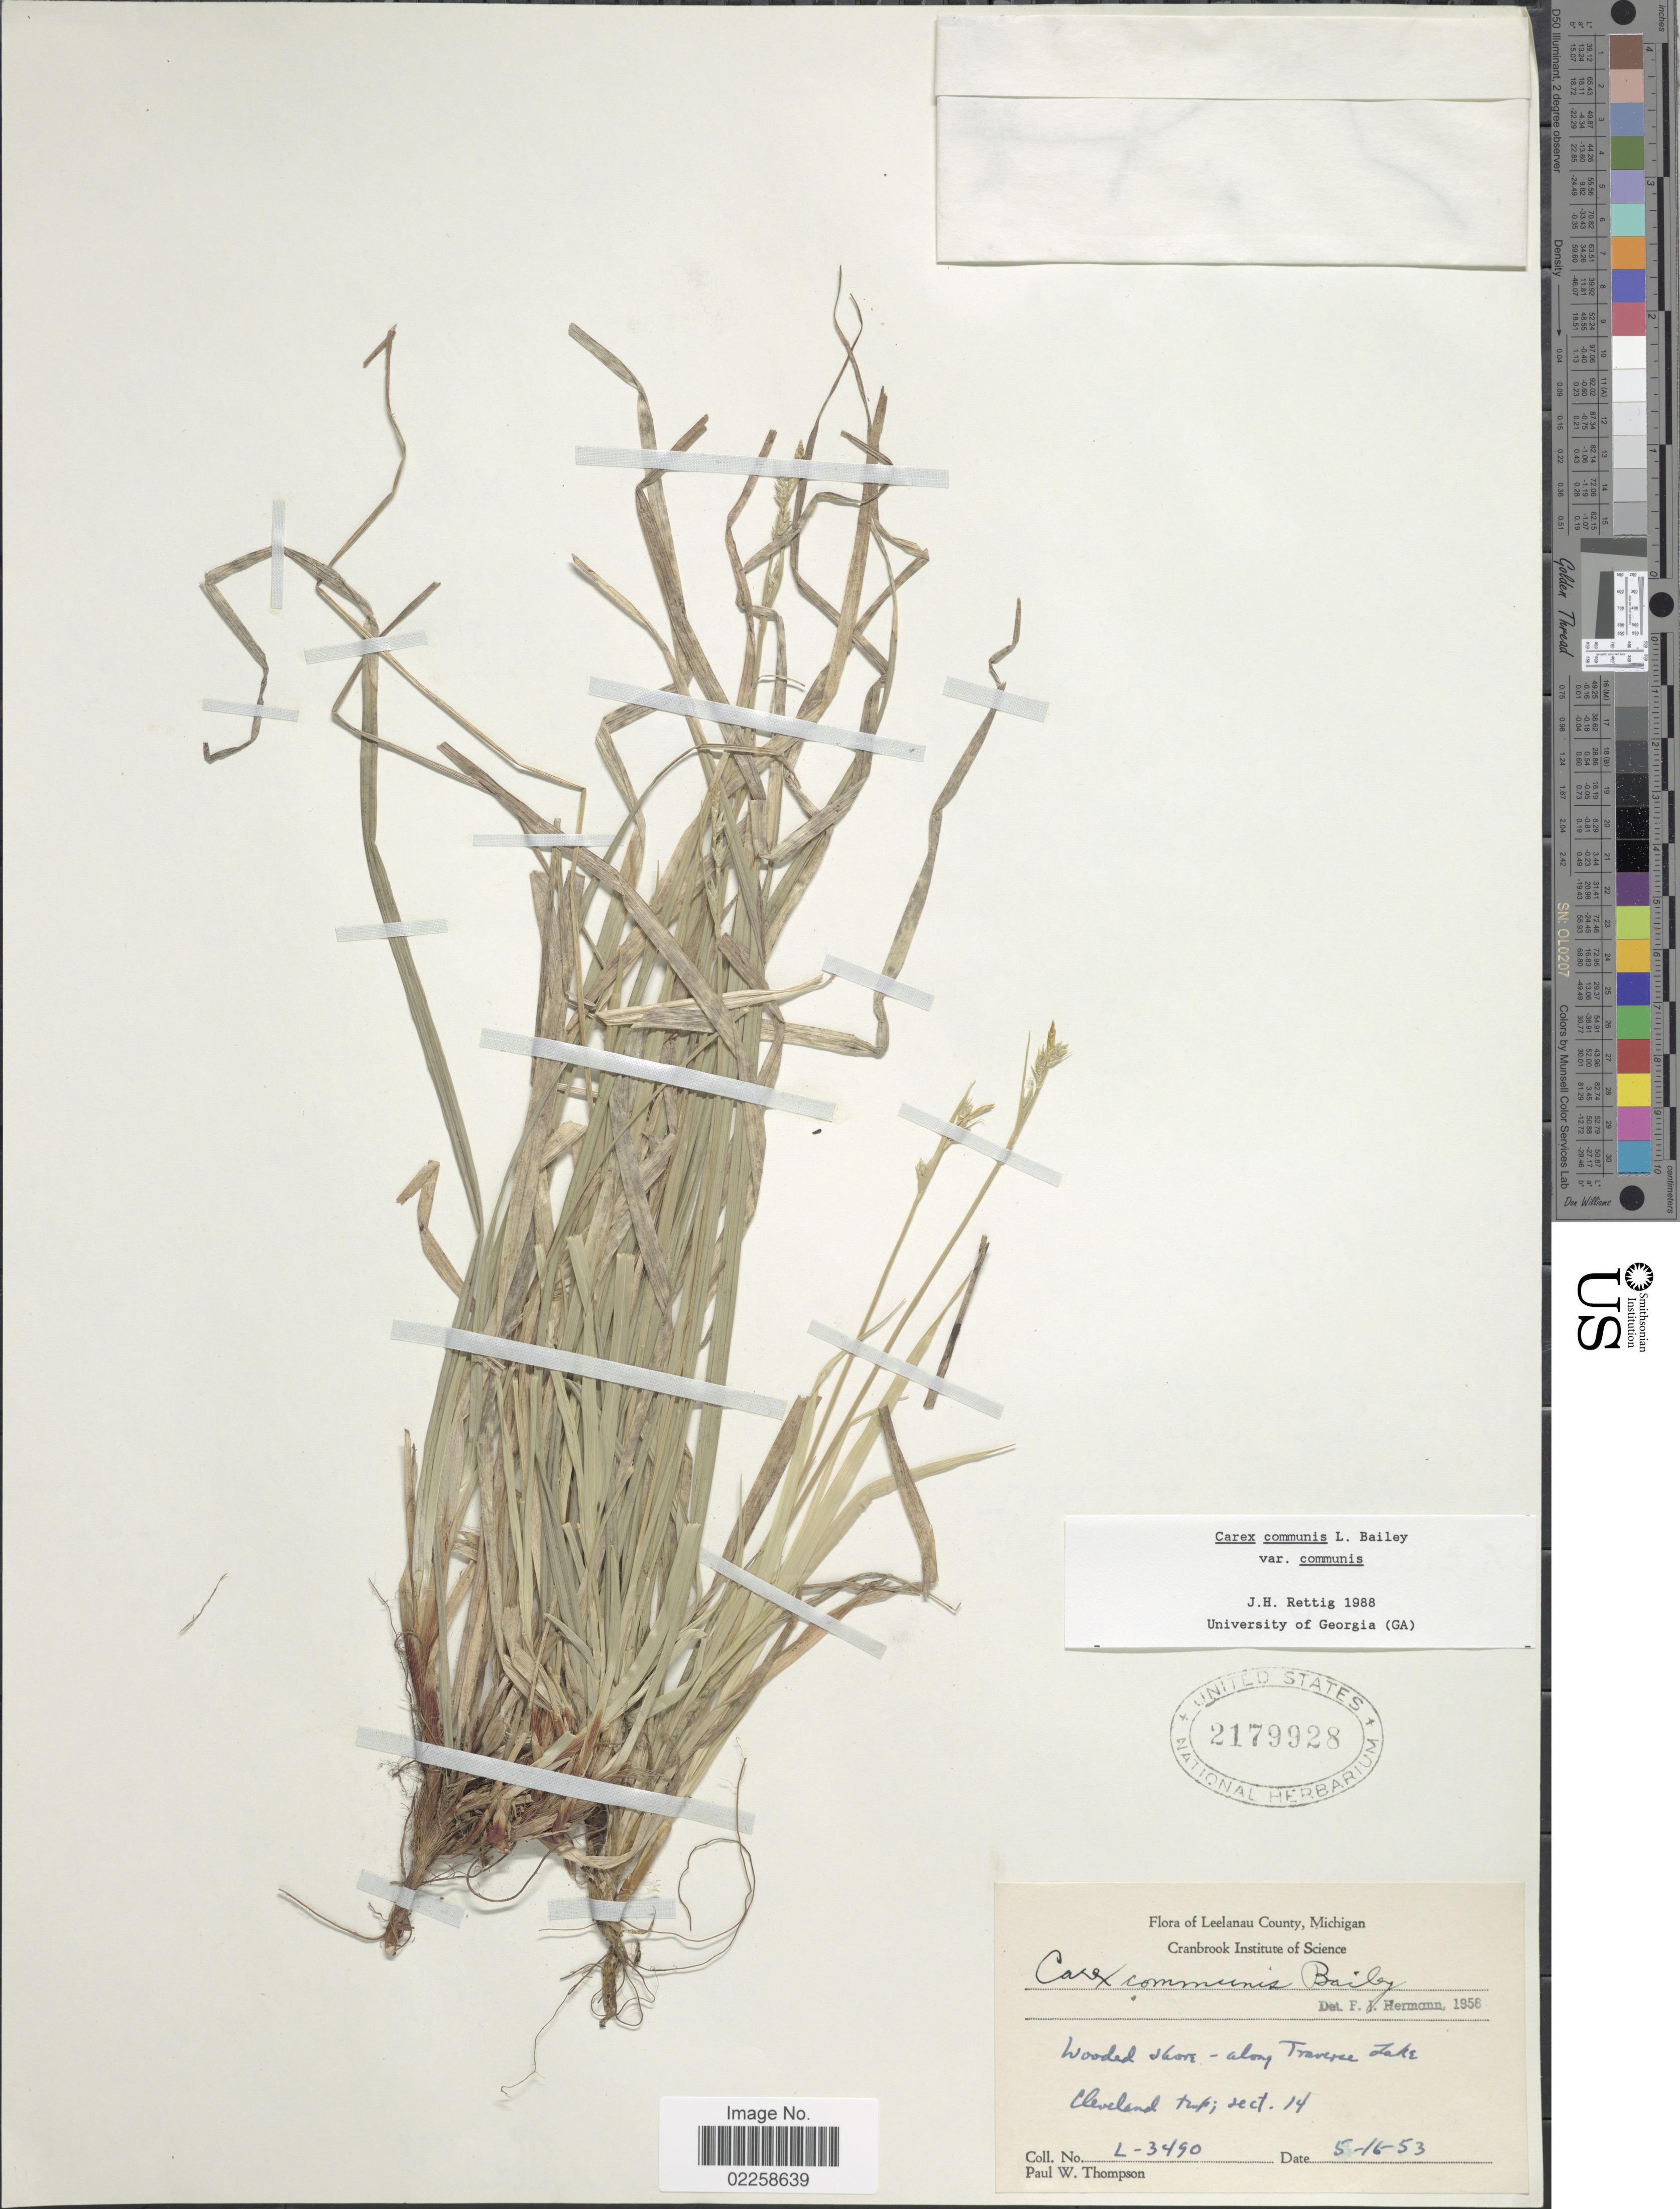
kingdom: Plantae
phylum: Tracheophyta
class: Liliopsida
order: Poales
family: Cyperaceae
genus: Carex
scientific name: Carex communis var. communis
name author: L.H. Bailey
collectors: P. Thompson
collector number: L-3490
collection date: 1953-05-16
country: United States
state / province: Michigan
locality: Leelanau County, wooded shore - along Traverse Lake, Cleveland Twp., sect 14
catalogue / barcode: US 2179928